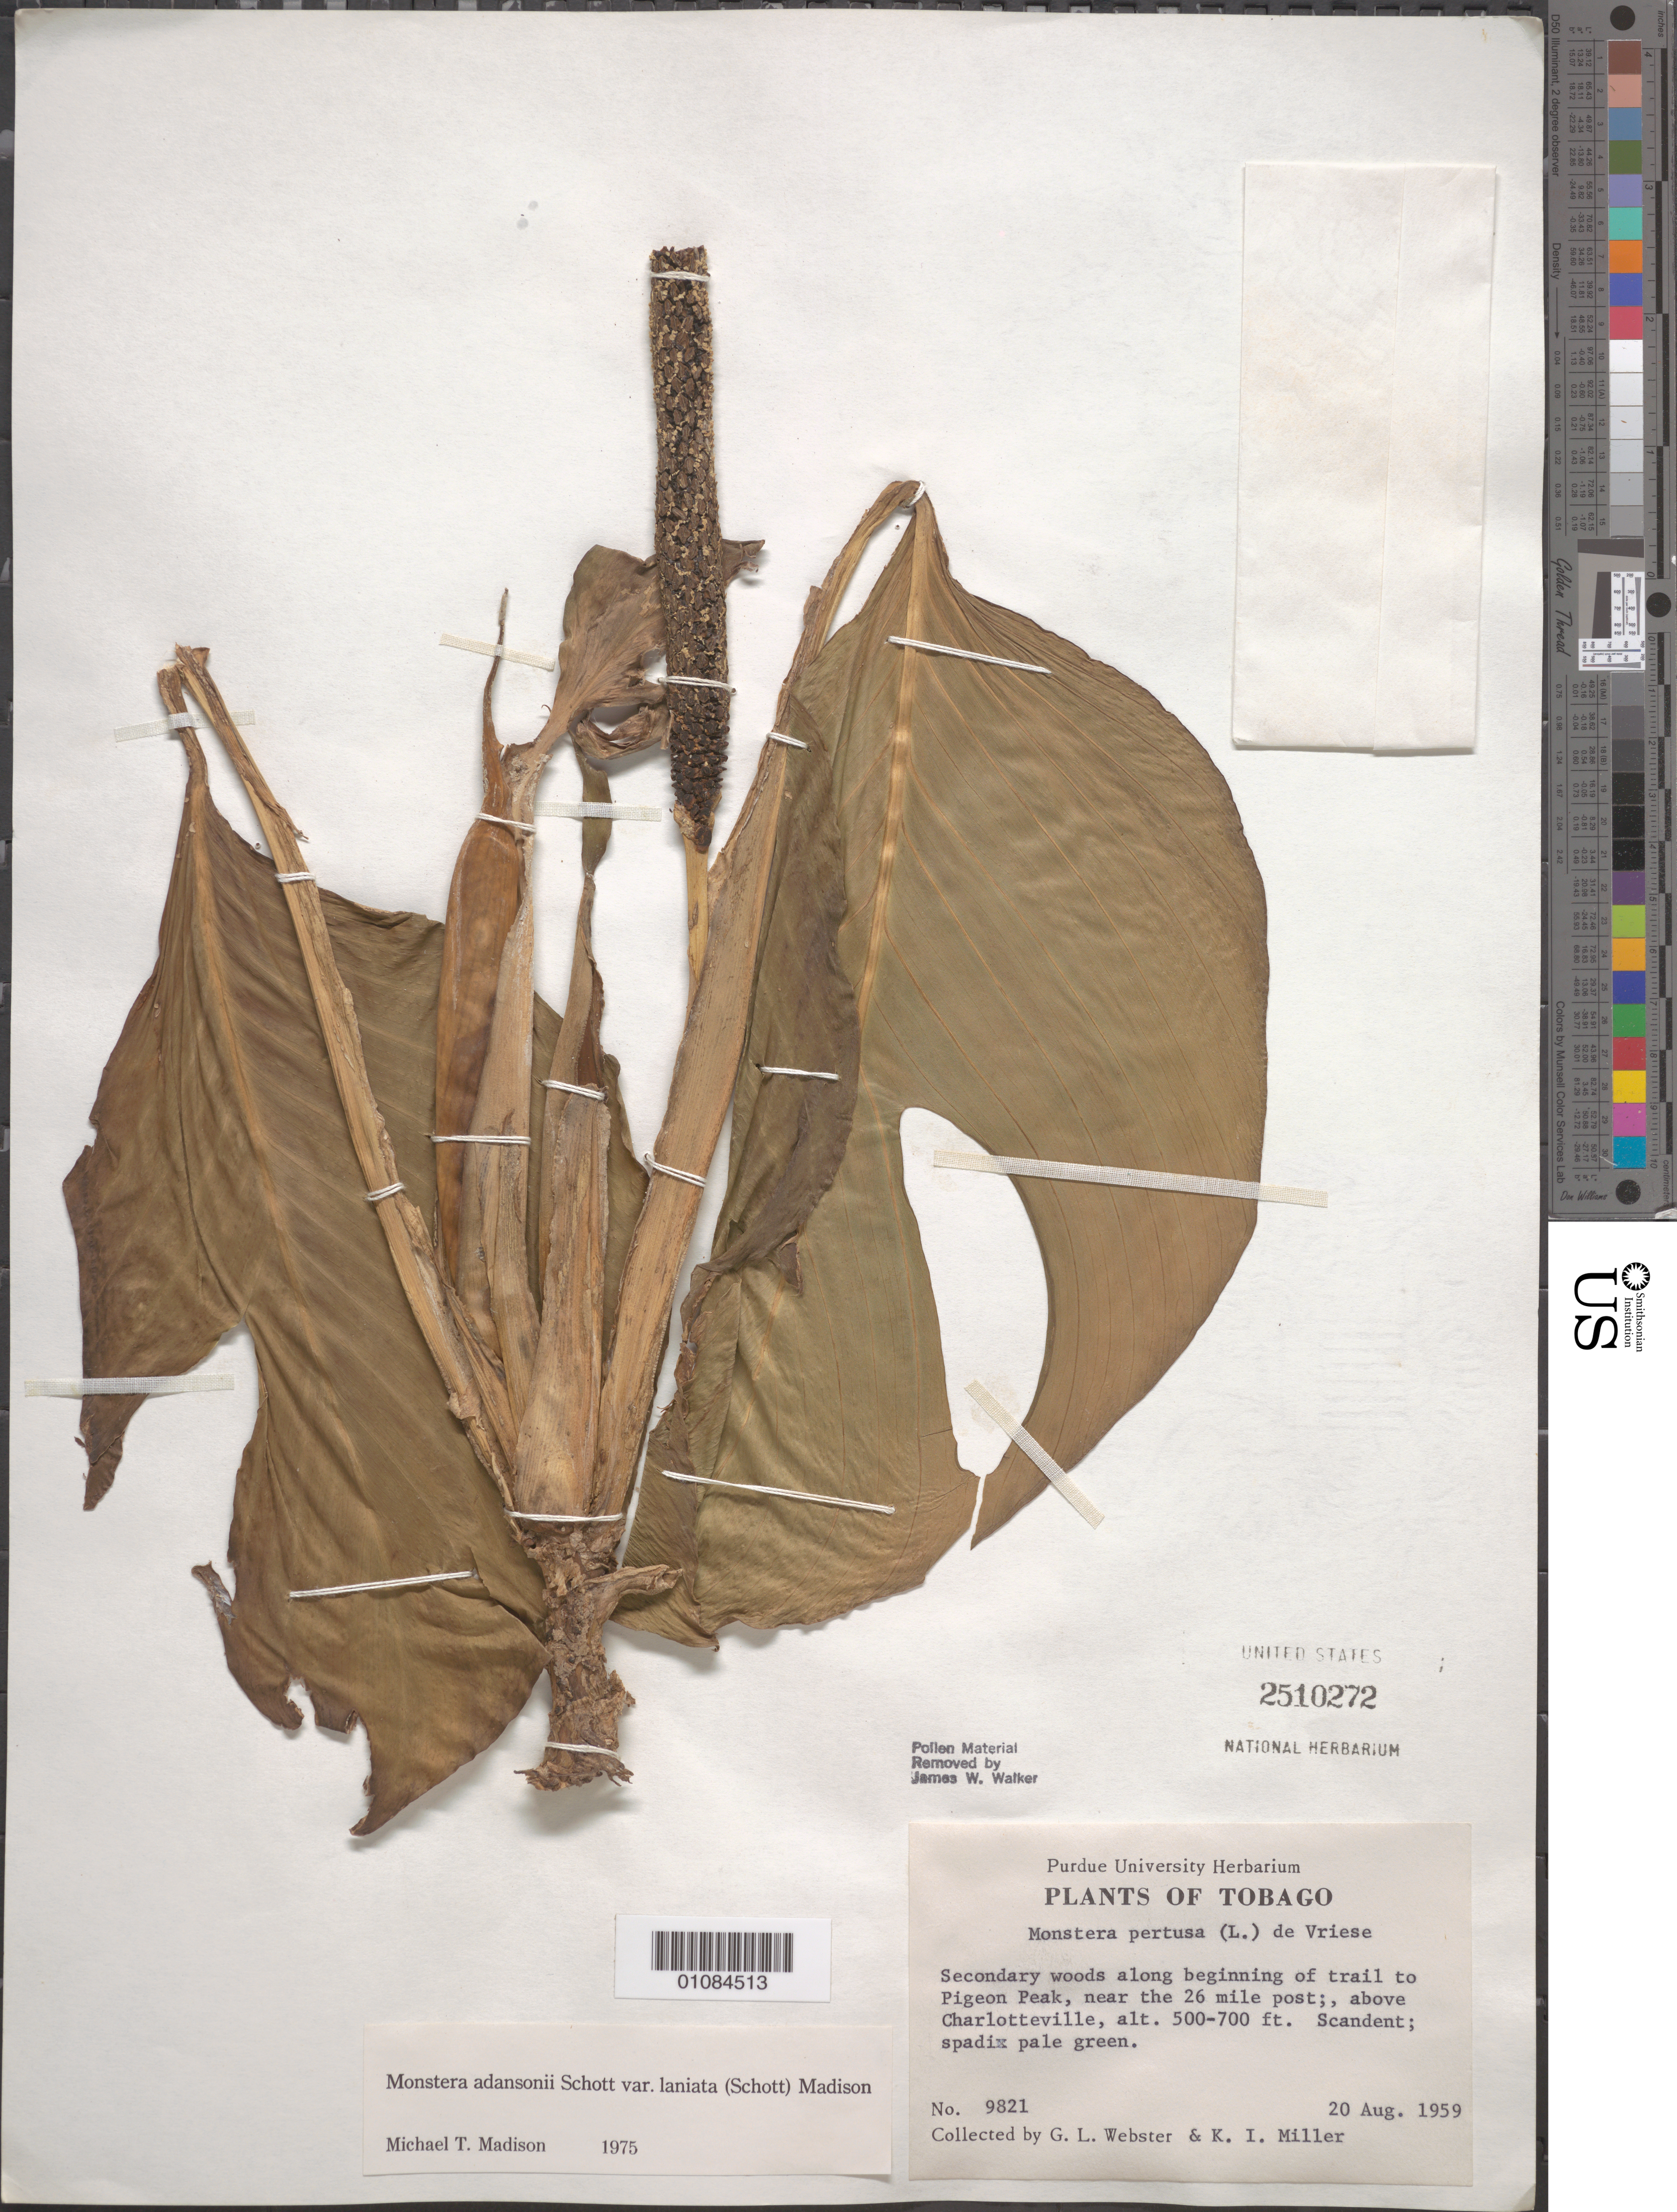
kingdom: Plantae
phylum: Tracheophyta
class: Liliopsida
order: Alismatales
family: Araceae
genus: Monstera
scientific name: Monstera adansonii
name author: Schott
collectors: G. L. Webster & K. Miller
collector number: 9821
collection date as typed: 20 Aug 1959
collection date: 1959-08-20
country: Trinidad and Tobago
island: Tobago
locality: Secondary woods along beginning of trail to Pigeon Peak, near the 26 mile post; above Charlotteville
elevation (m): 152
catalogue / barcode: US 2510272